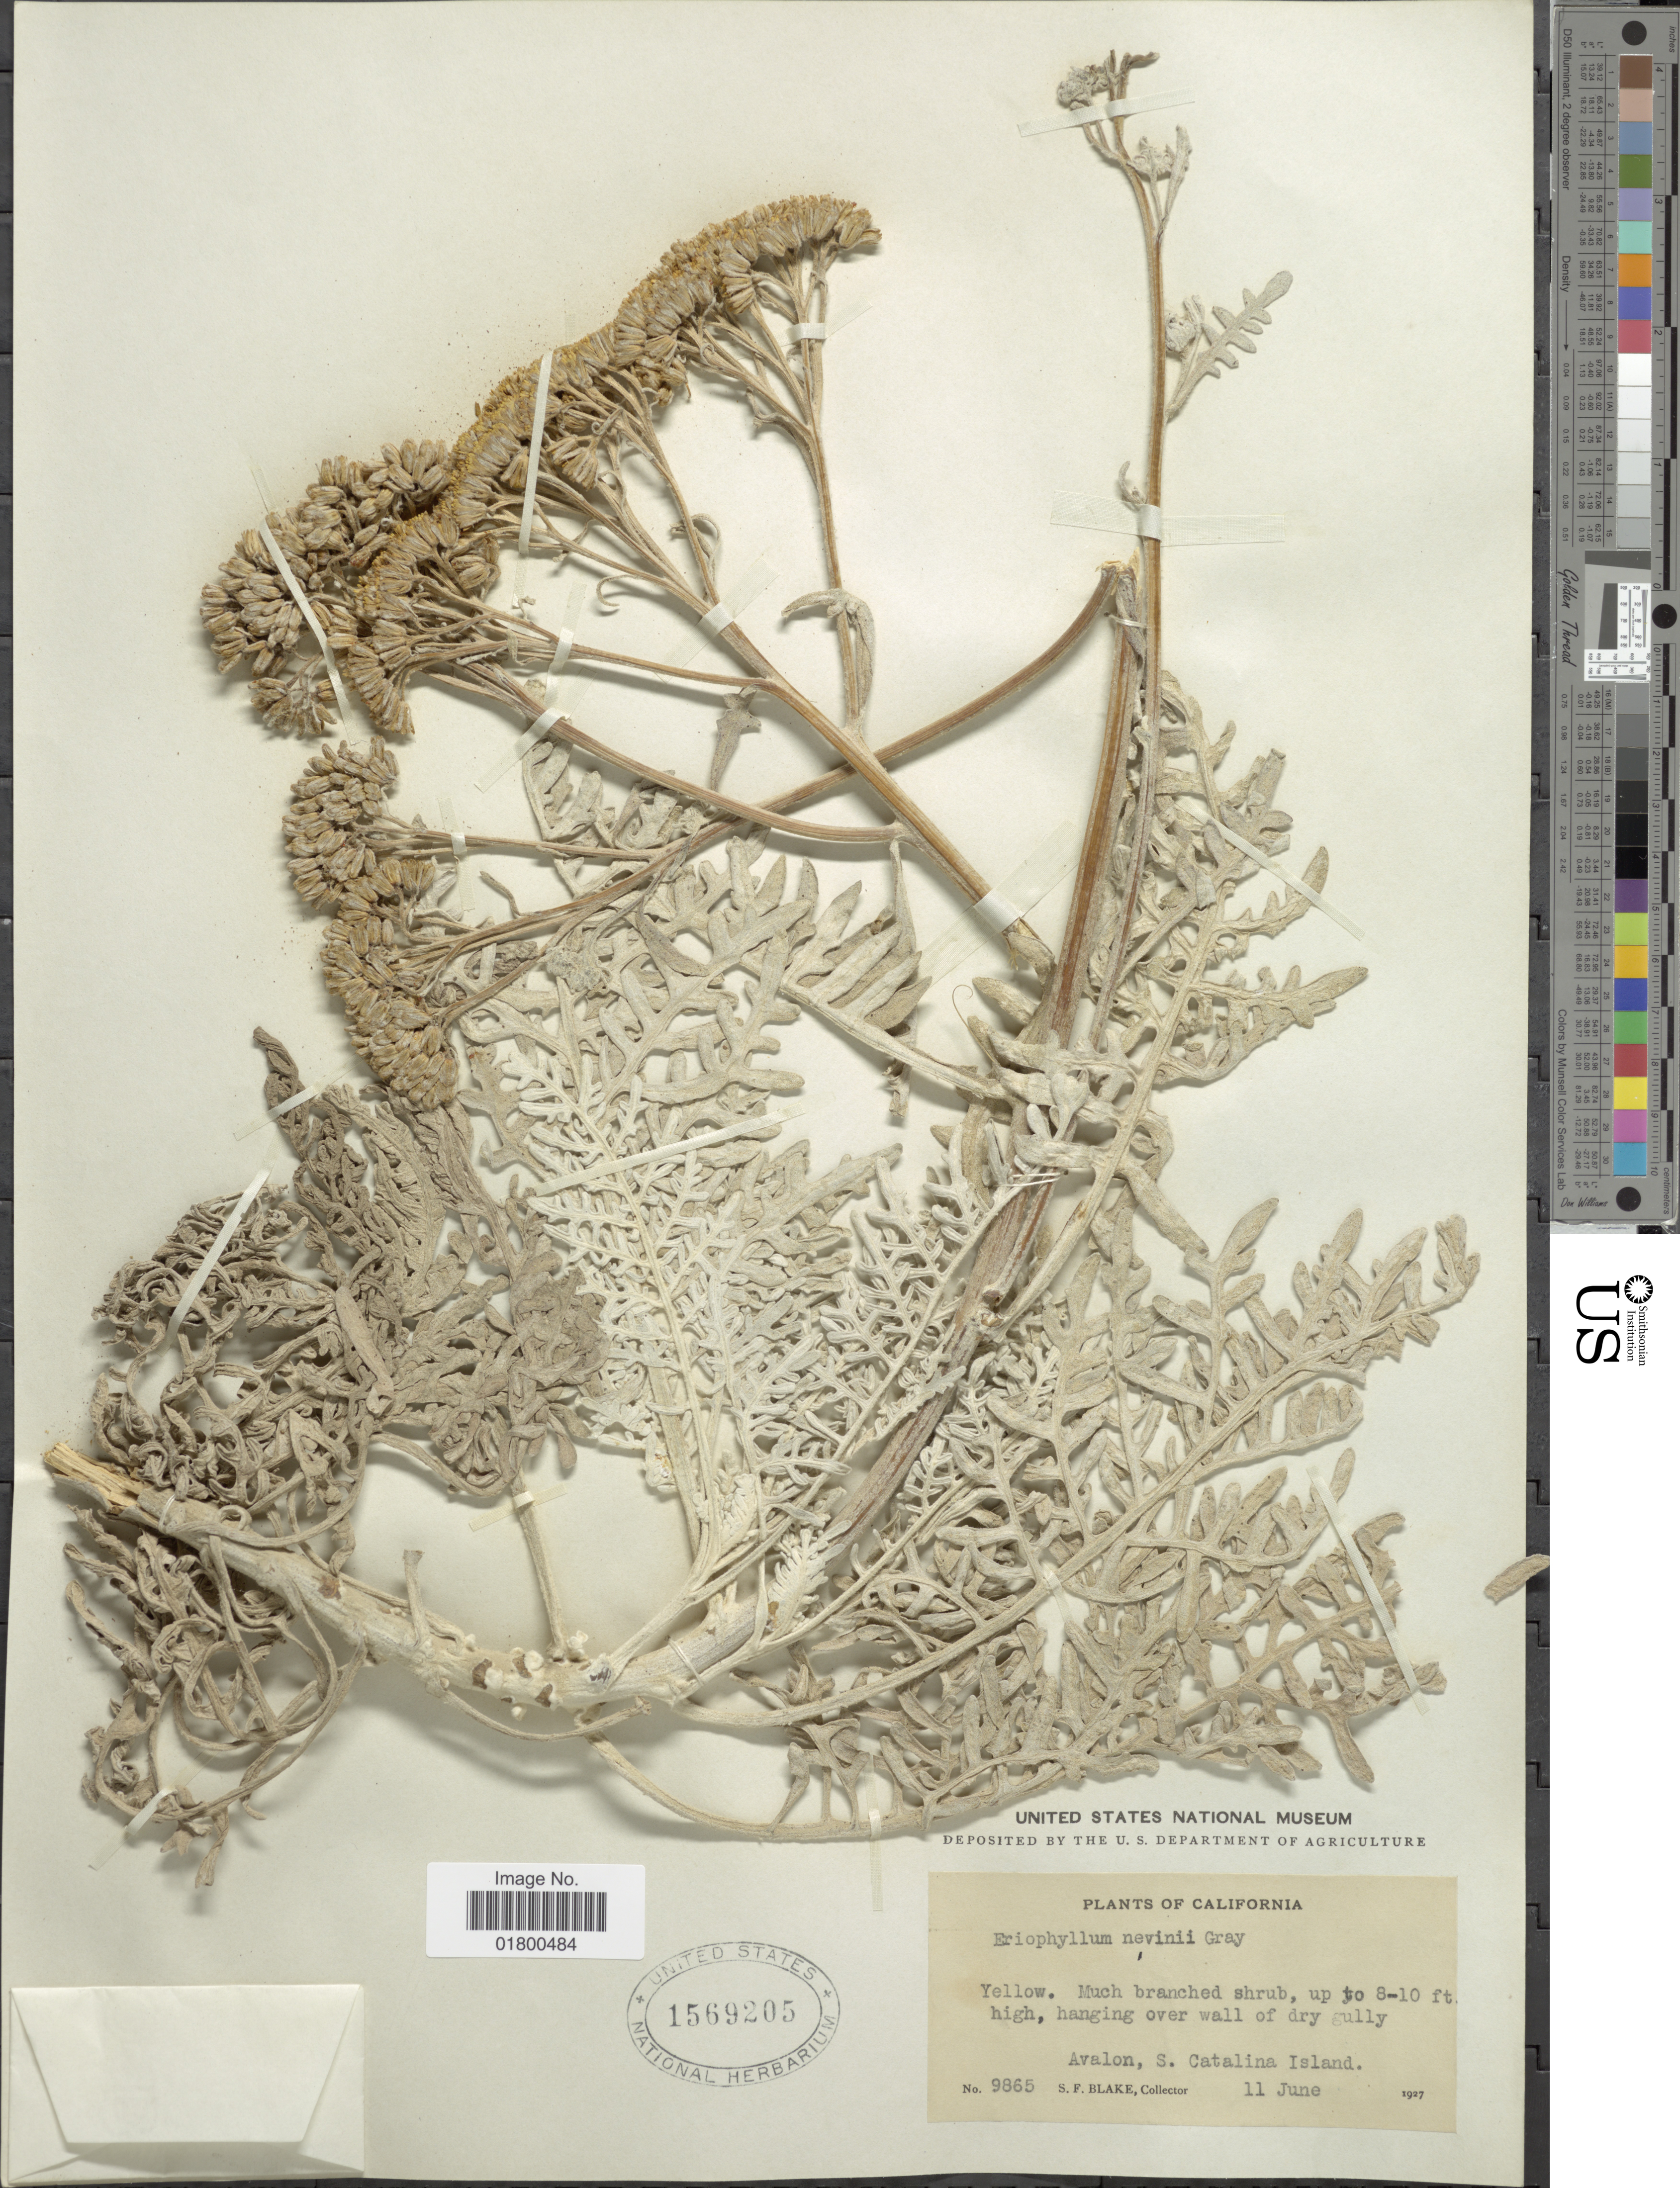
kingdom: Plantae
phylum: Tracheophyta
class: Magnoliopsida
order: Asterales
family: Asteraceae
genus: Eriophyllum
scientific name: Eriophyllum nevinii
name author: A. Gray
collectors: S. Blake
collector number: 9865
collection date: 1927-06-11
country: United States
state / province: California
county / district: Los Angeles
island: Santa Catalina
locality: Avalon, S. Catalina Island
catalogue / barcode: US 1569205